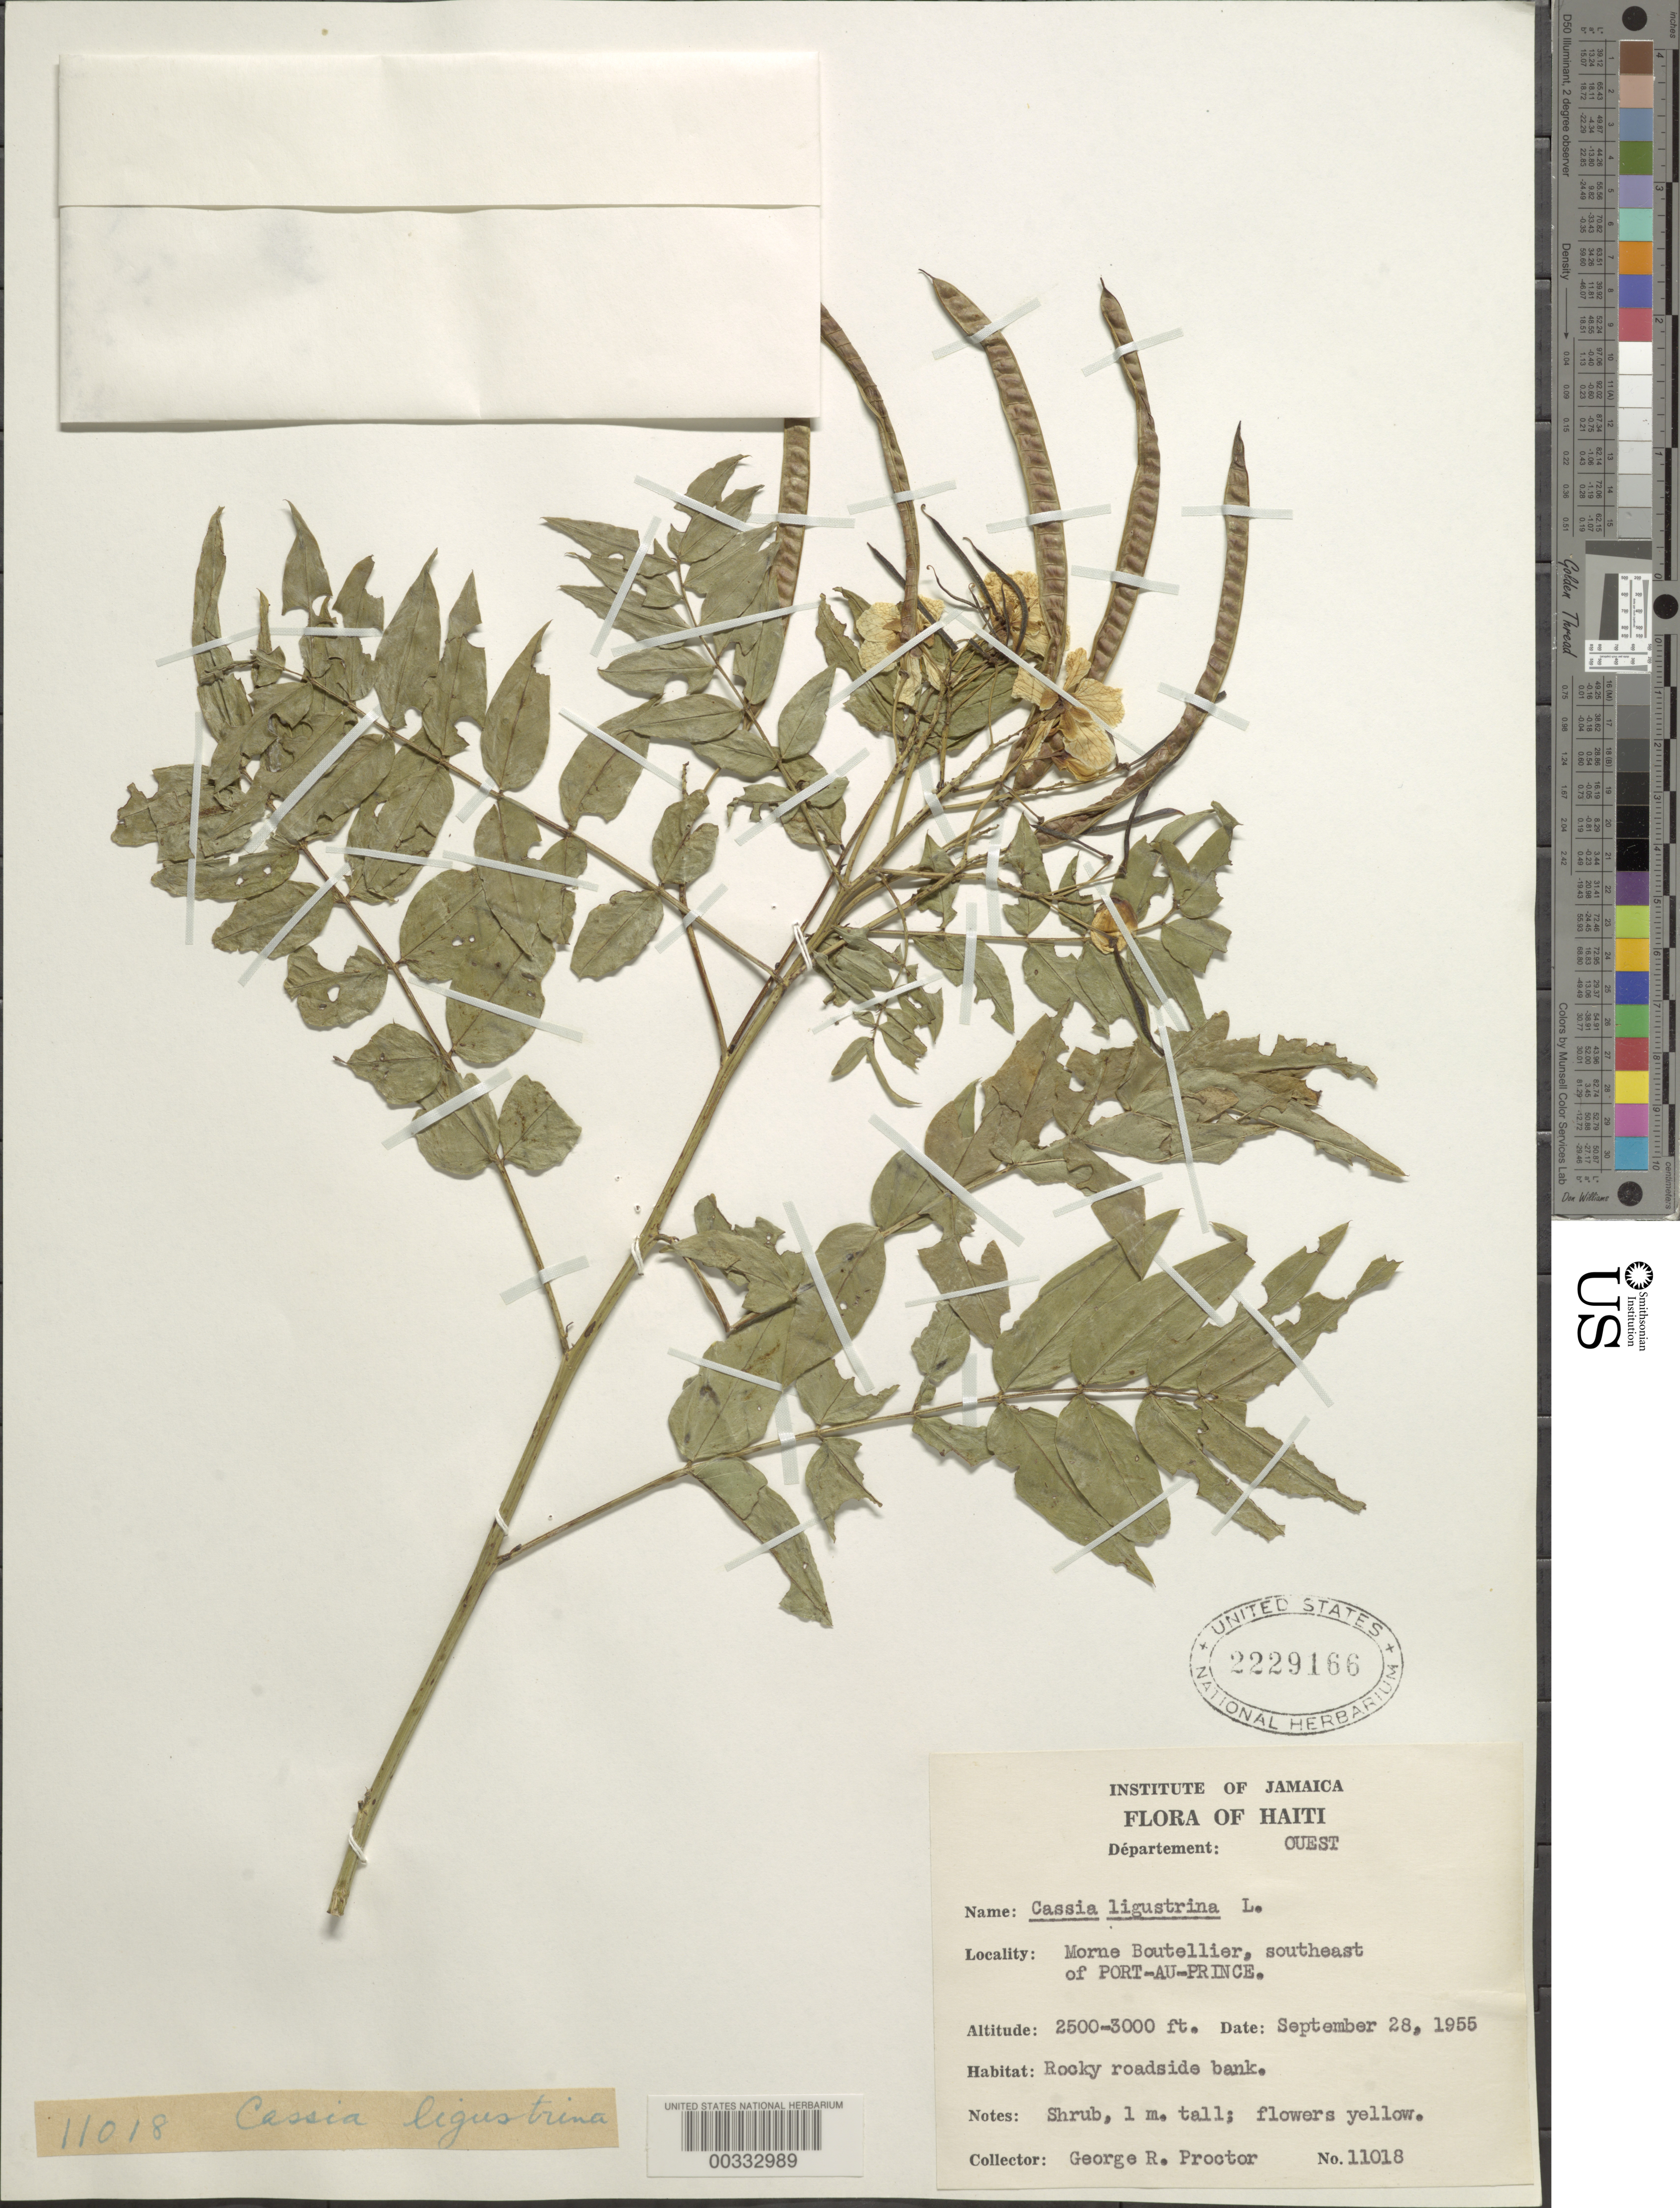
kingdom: Plantae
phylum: Tracheophyta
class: Magnoliopsida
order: Fabales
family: Fabaceae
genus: Senna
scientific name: Senna ligustrina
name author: (L.) H.S. Irwin & Barneby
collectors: G. R. Proctor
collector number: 11018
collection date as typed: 28 Sep 1955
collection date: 1955-09-28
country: Haiti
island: Hispaniola Island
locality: Morne boutellier, se of port-au-prince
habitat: Rocky roadside bank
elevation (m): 762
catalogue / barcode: US 2229166